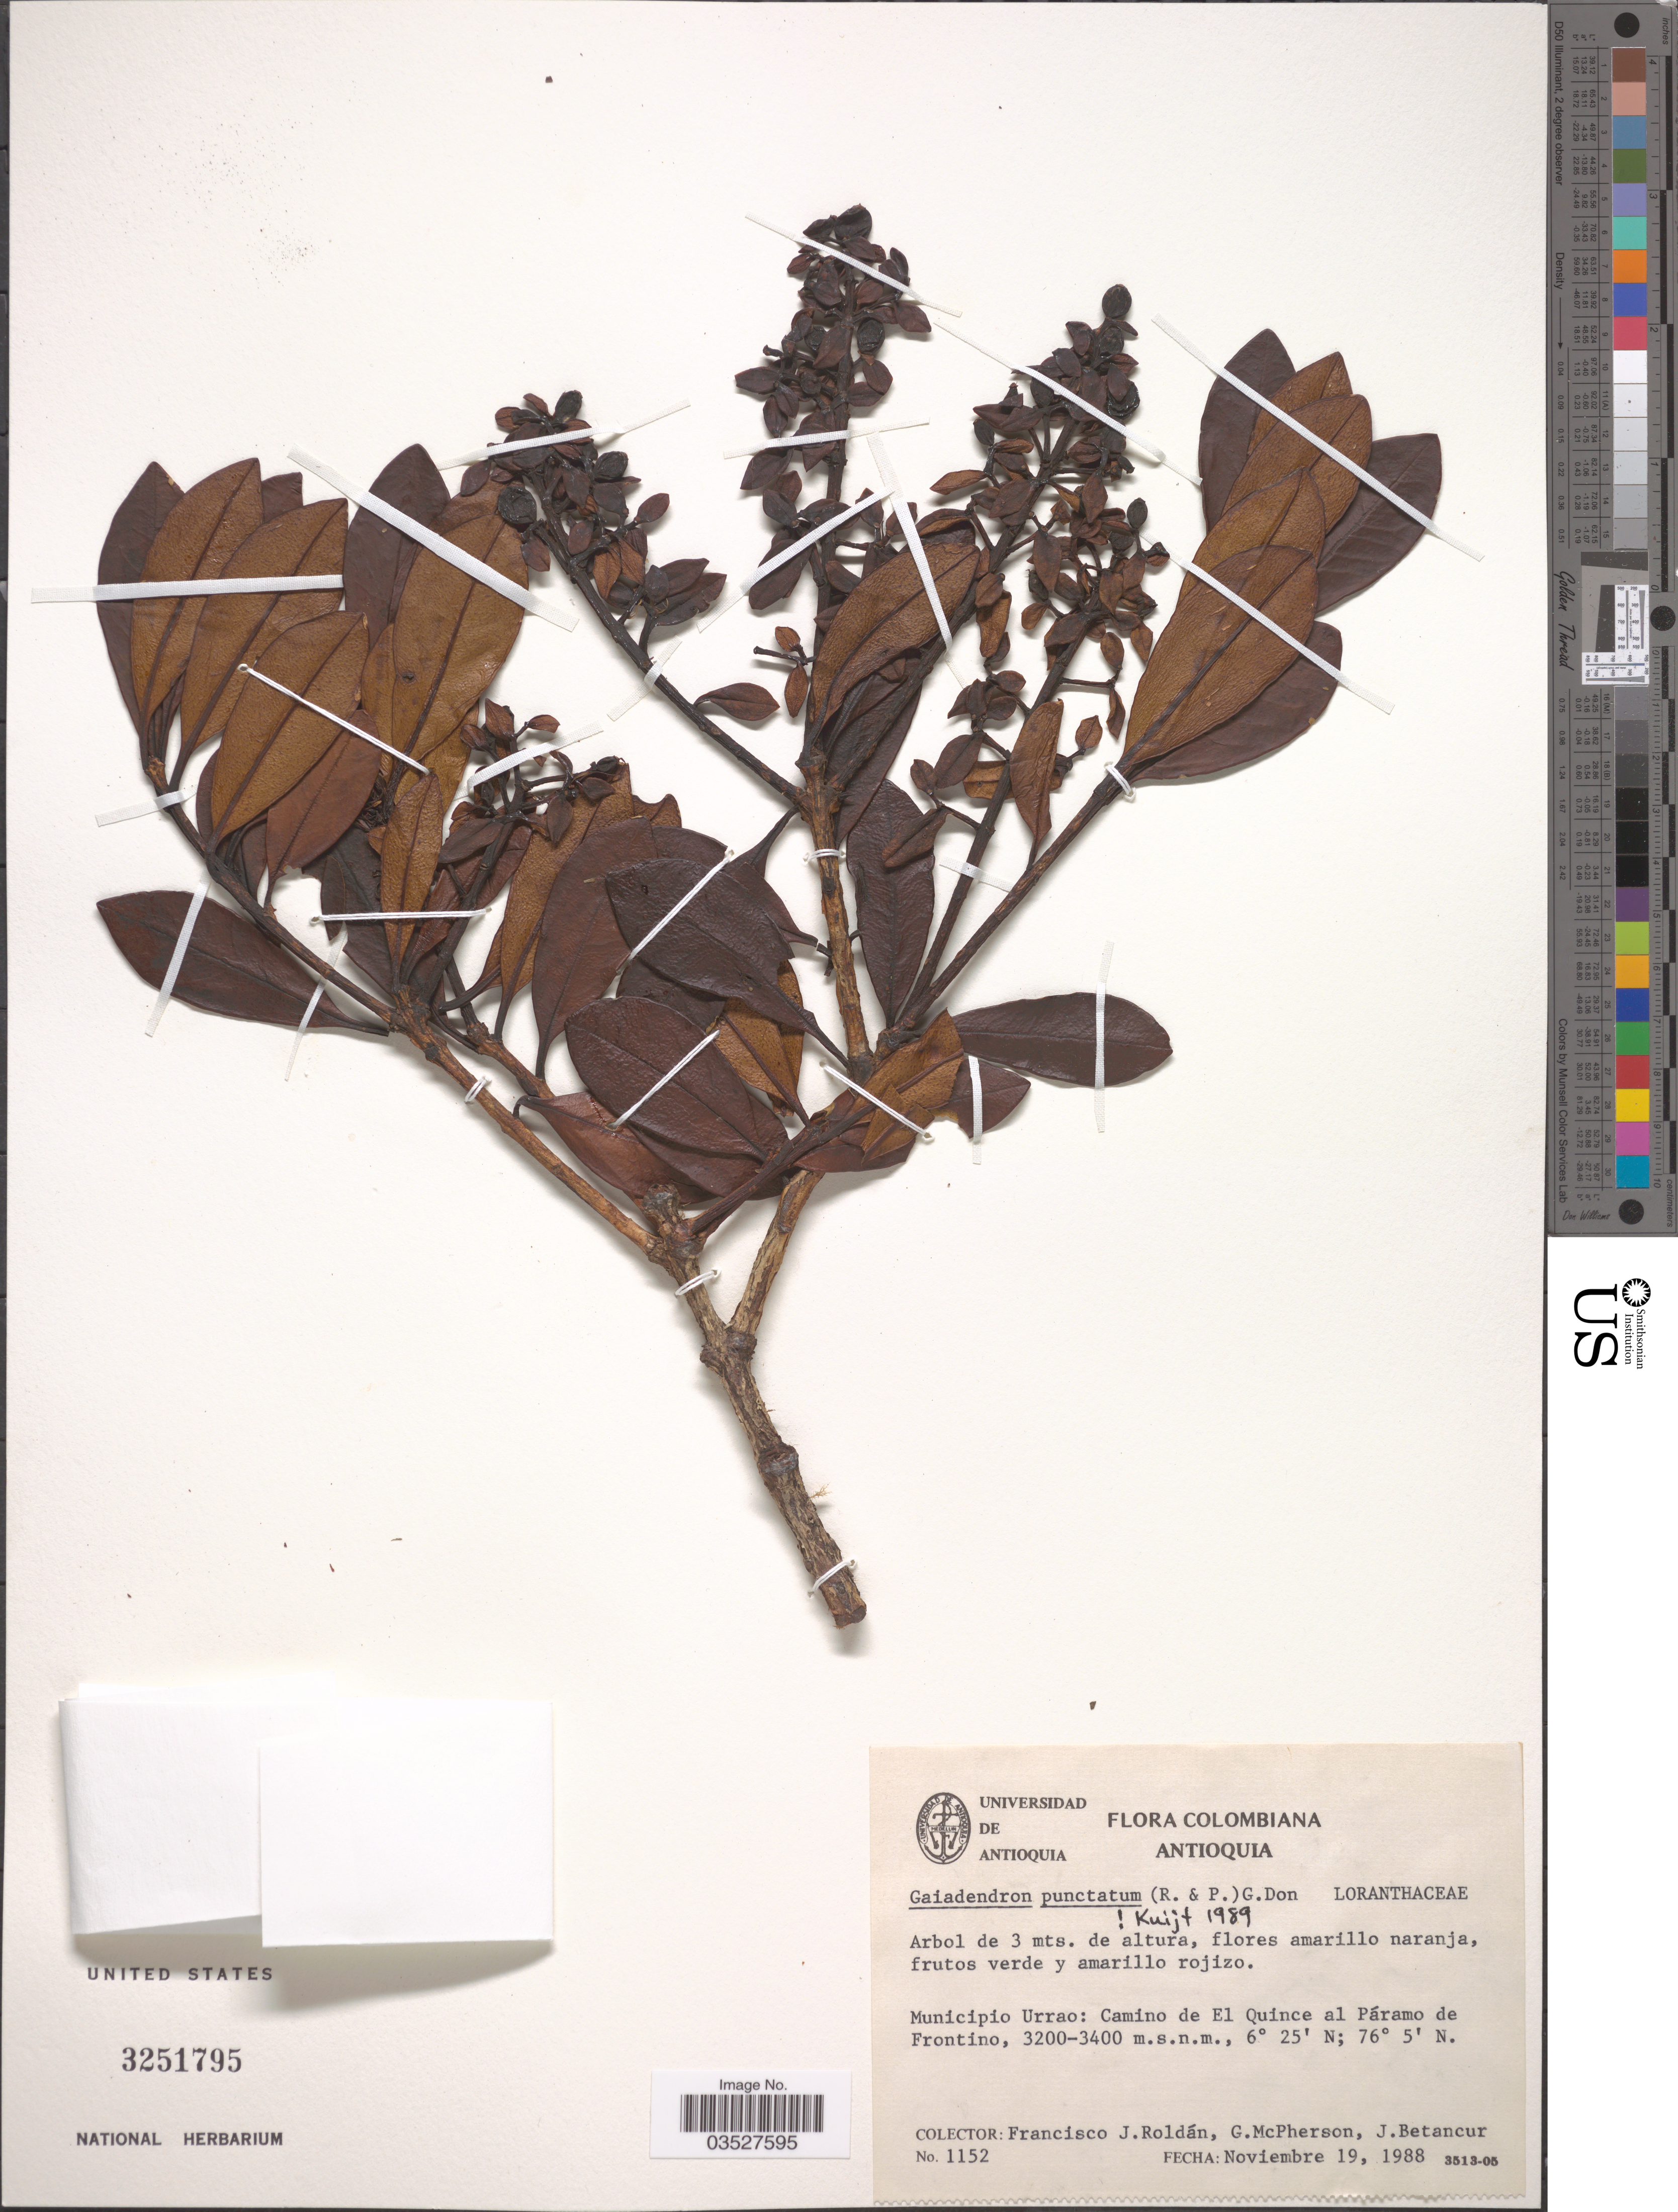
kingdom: Plantae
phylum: Tracheophyta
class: Magnoliopsida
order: Santalales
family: Loranthaceae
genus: Gaiadendron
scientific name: Gaiadendron punctatum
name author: (Ruiz & Pav.) G. Don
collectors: F. J. Roldán, G. McPherson & J. Betancur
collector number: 1152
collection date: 1988-11-19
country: Colombia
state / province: Antioquia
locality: Municipio Urrao: Camino de El Quince al Páramo de Frontino.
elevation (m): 3200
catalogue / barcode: US 3251795